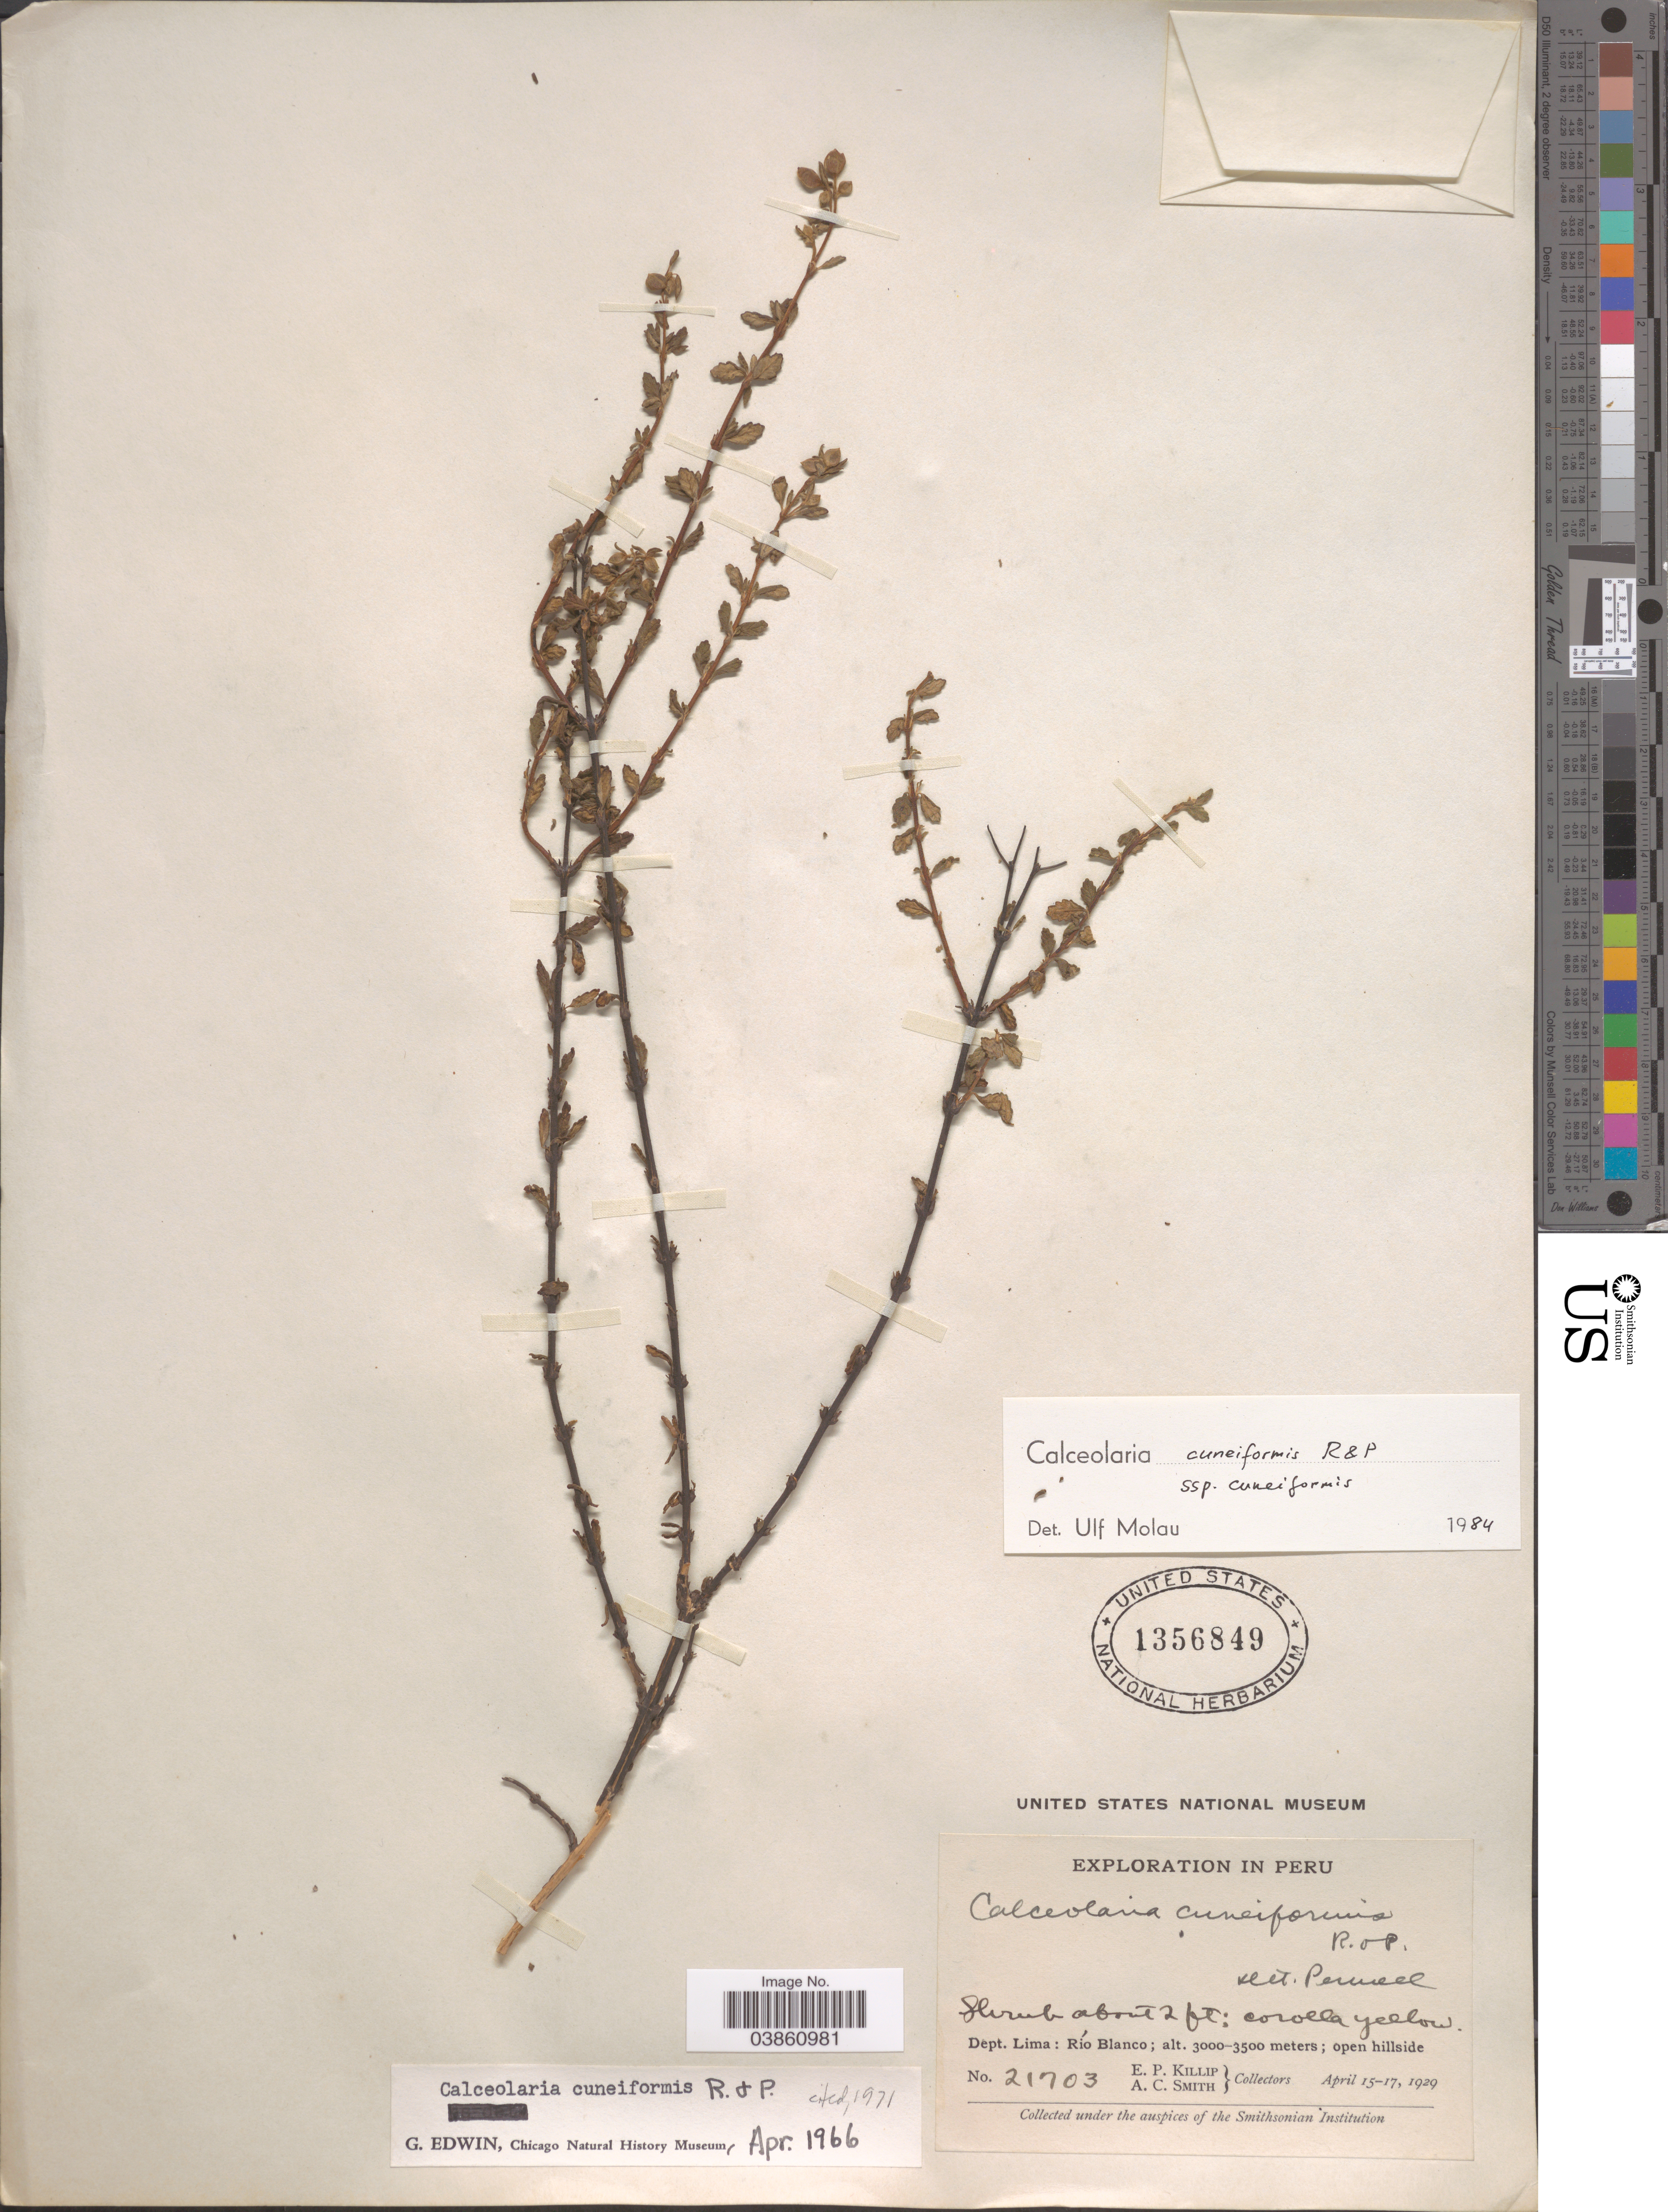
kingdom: Plantae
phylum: Tracheophyta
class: Magnoliopsida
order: Lamiales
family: Calceolariaceae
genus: Calceolaria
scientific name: Calceolaria cuneiformis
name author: Ruiz & Pav.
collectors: E. P. Killip & A. C. Smith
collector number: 21703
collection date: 1929-04-15/1929-04-17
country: Peru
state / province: Lima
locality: Dept. Lima: Río Blanco.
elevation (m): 3000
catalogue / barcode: US 1356849